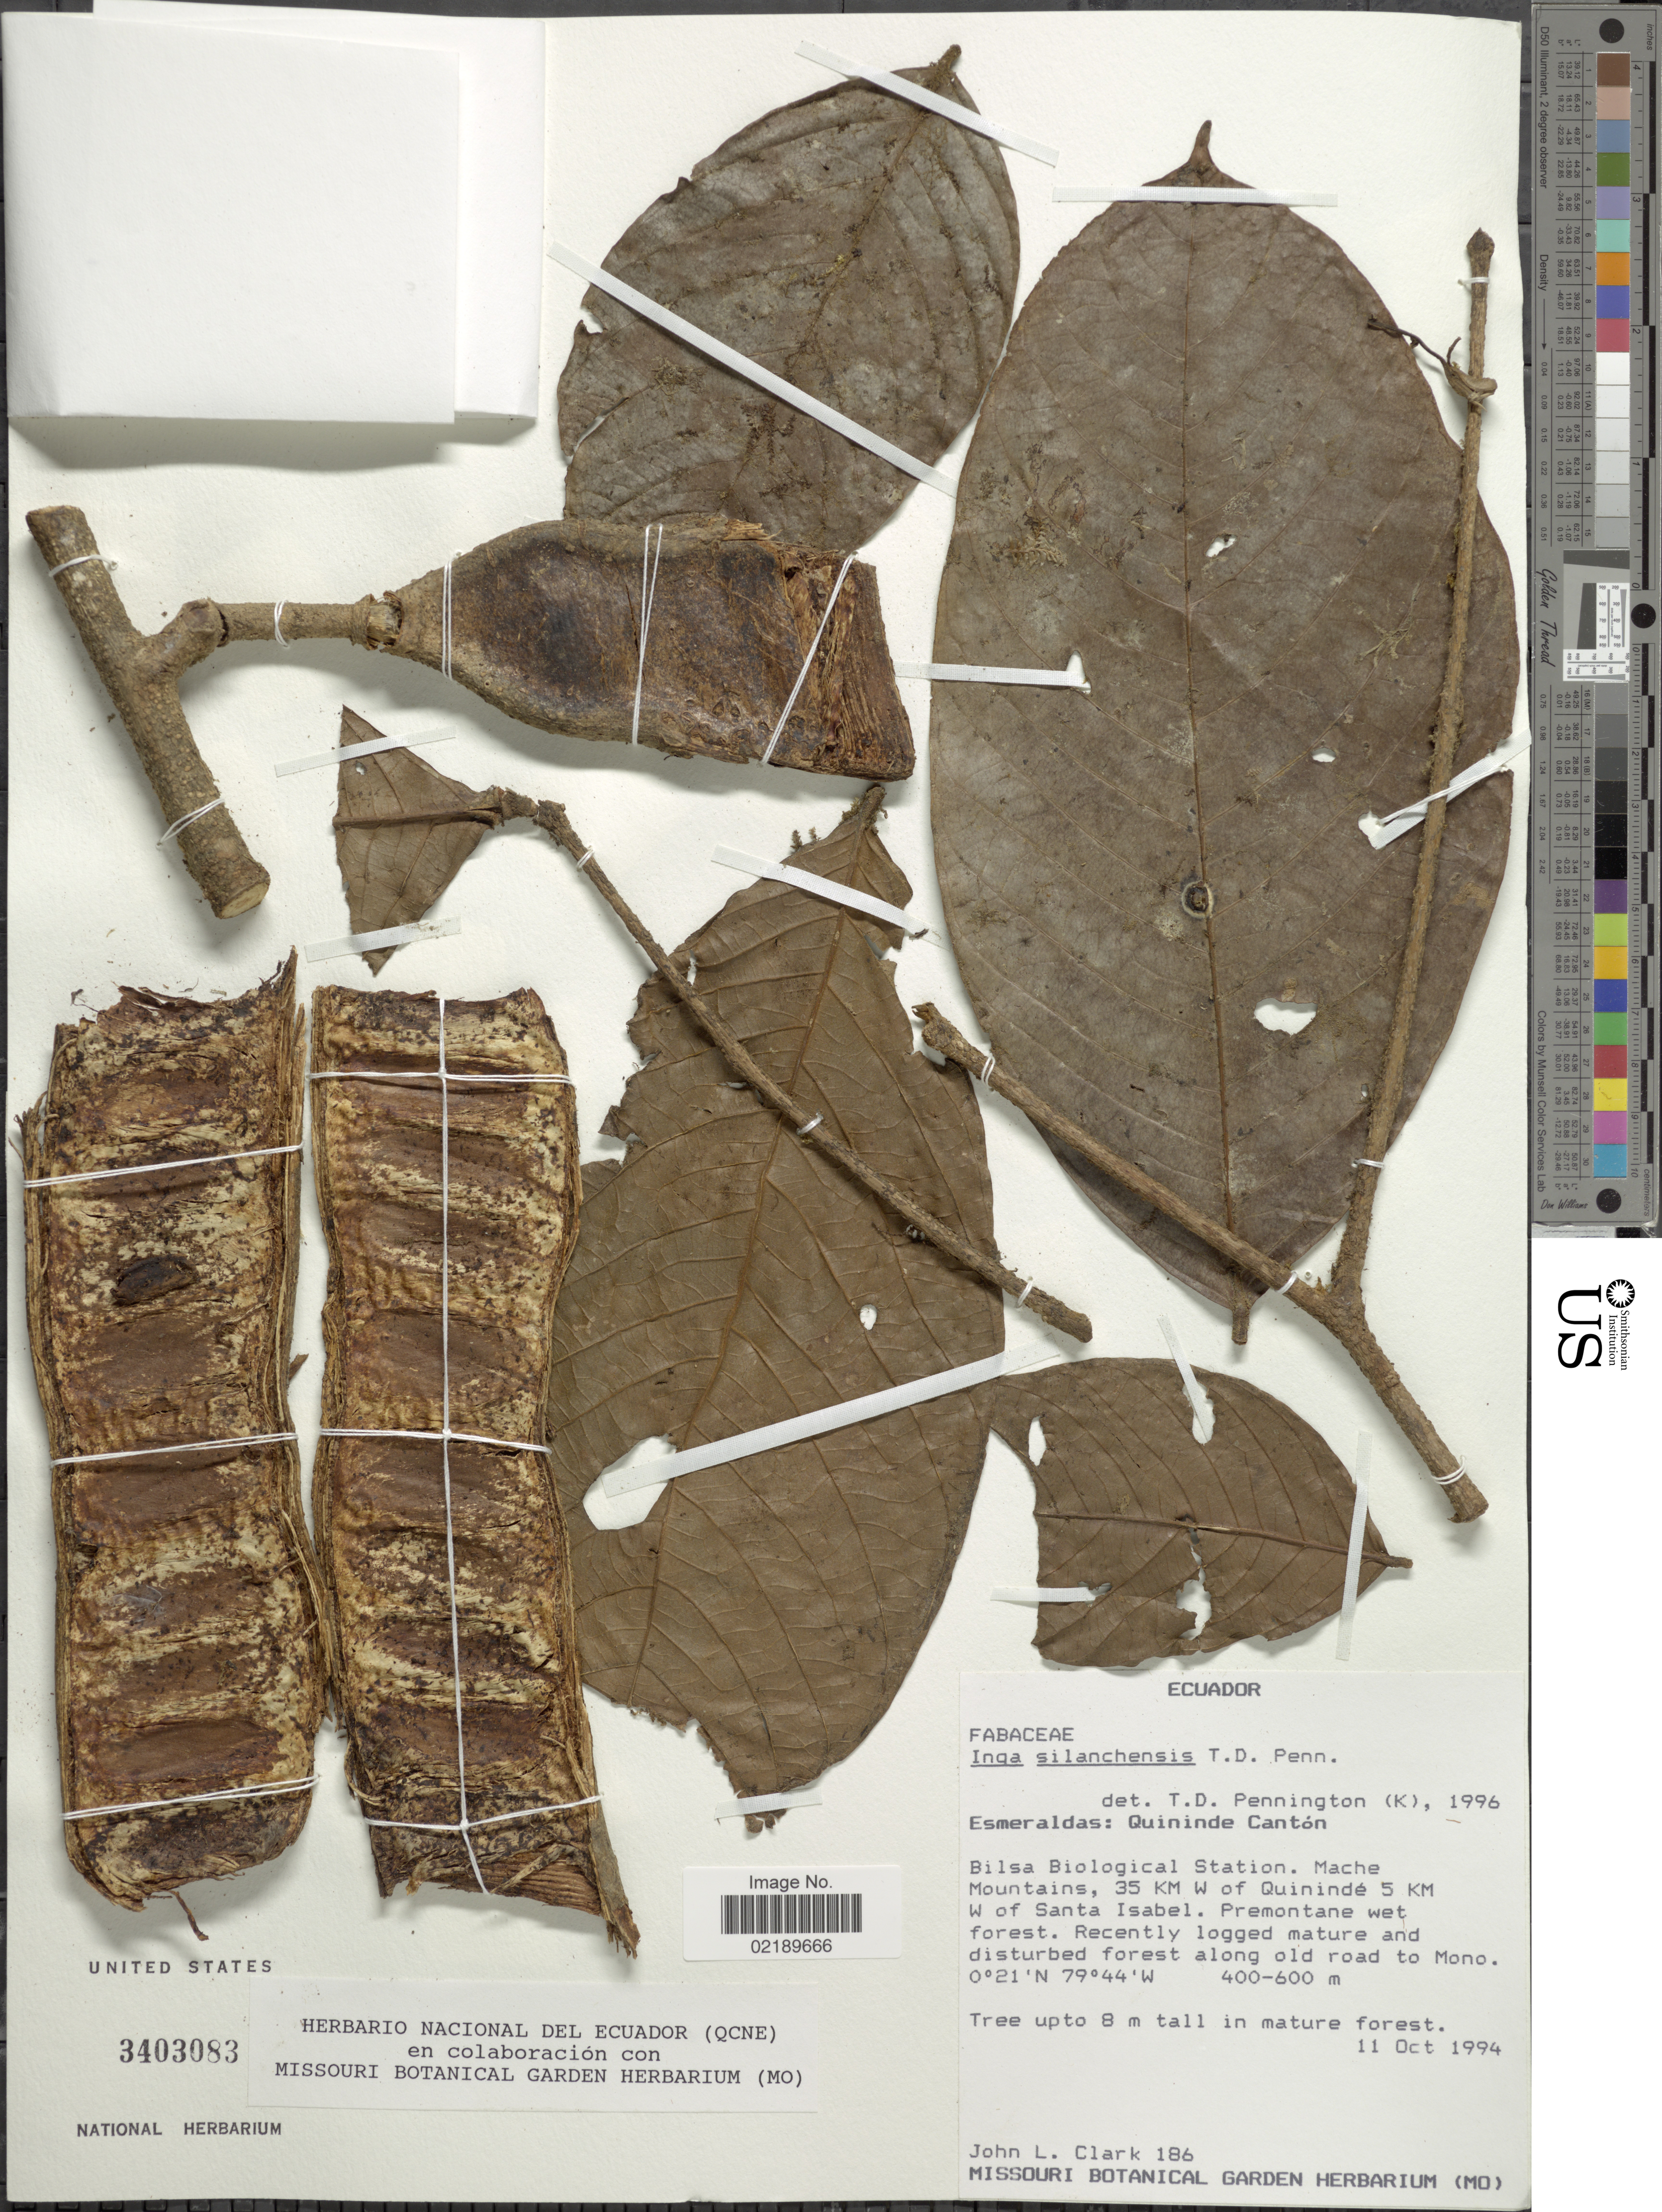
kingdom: Plantae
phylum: Tracheophyta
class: Magnoliopsida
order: Fabales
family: Fabaceae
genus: Inga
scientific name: Inga silanchensis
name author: T.D. Penn.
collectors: J. L. Clark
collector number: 186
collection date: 1994-10-11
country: Ecuador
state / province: Esmeraldas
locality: Esmerialdas: Quininde Cantón. Bilsa Biological Station. Mache Mountains, 35 KM W of Quinindé 5 KM W of Santa Isabel.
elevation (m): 400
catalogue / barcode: US 3403083